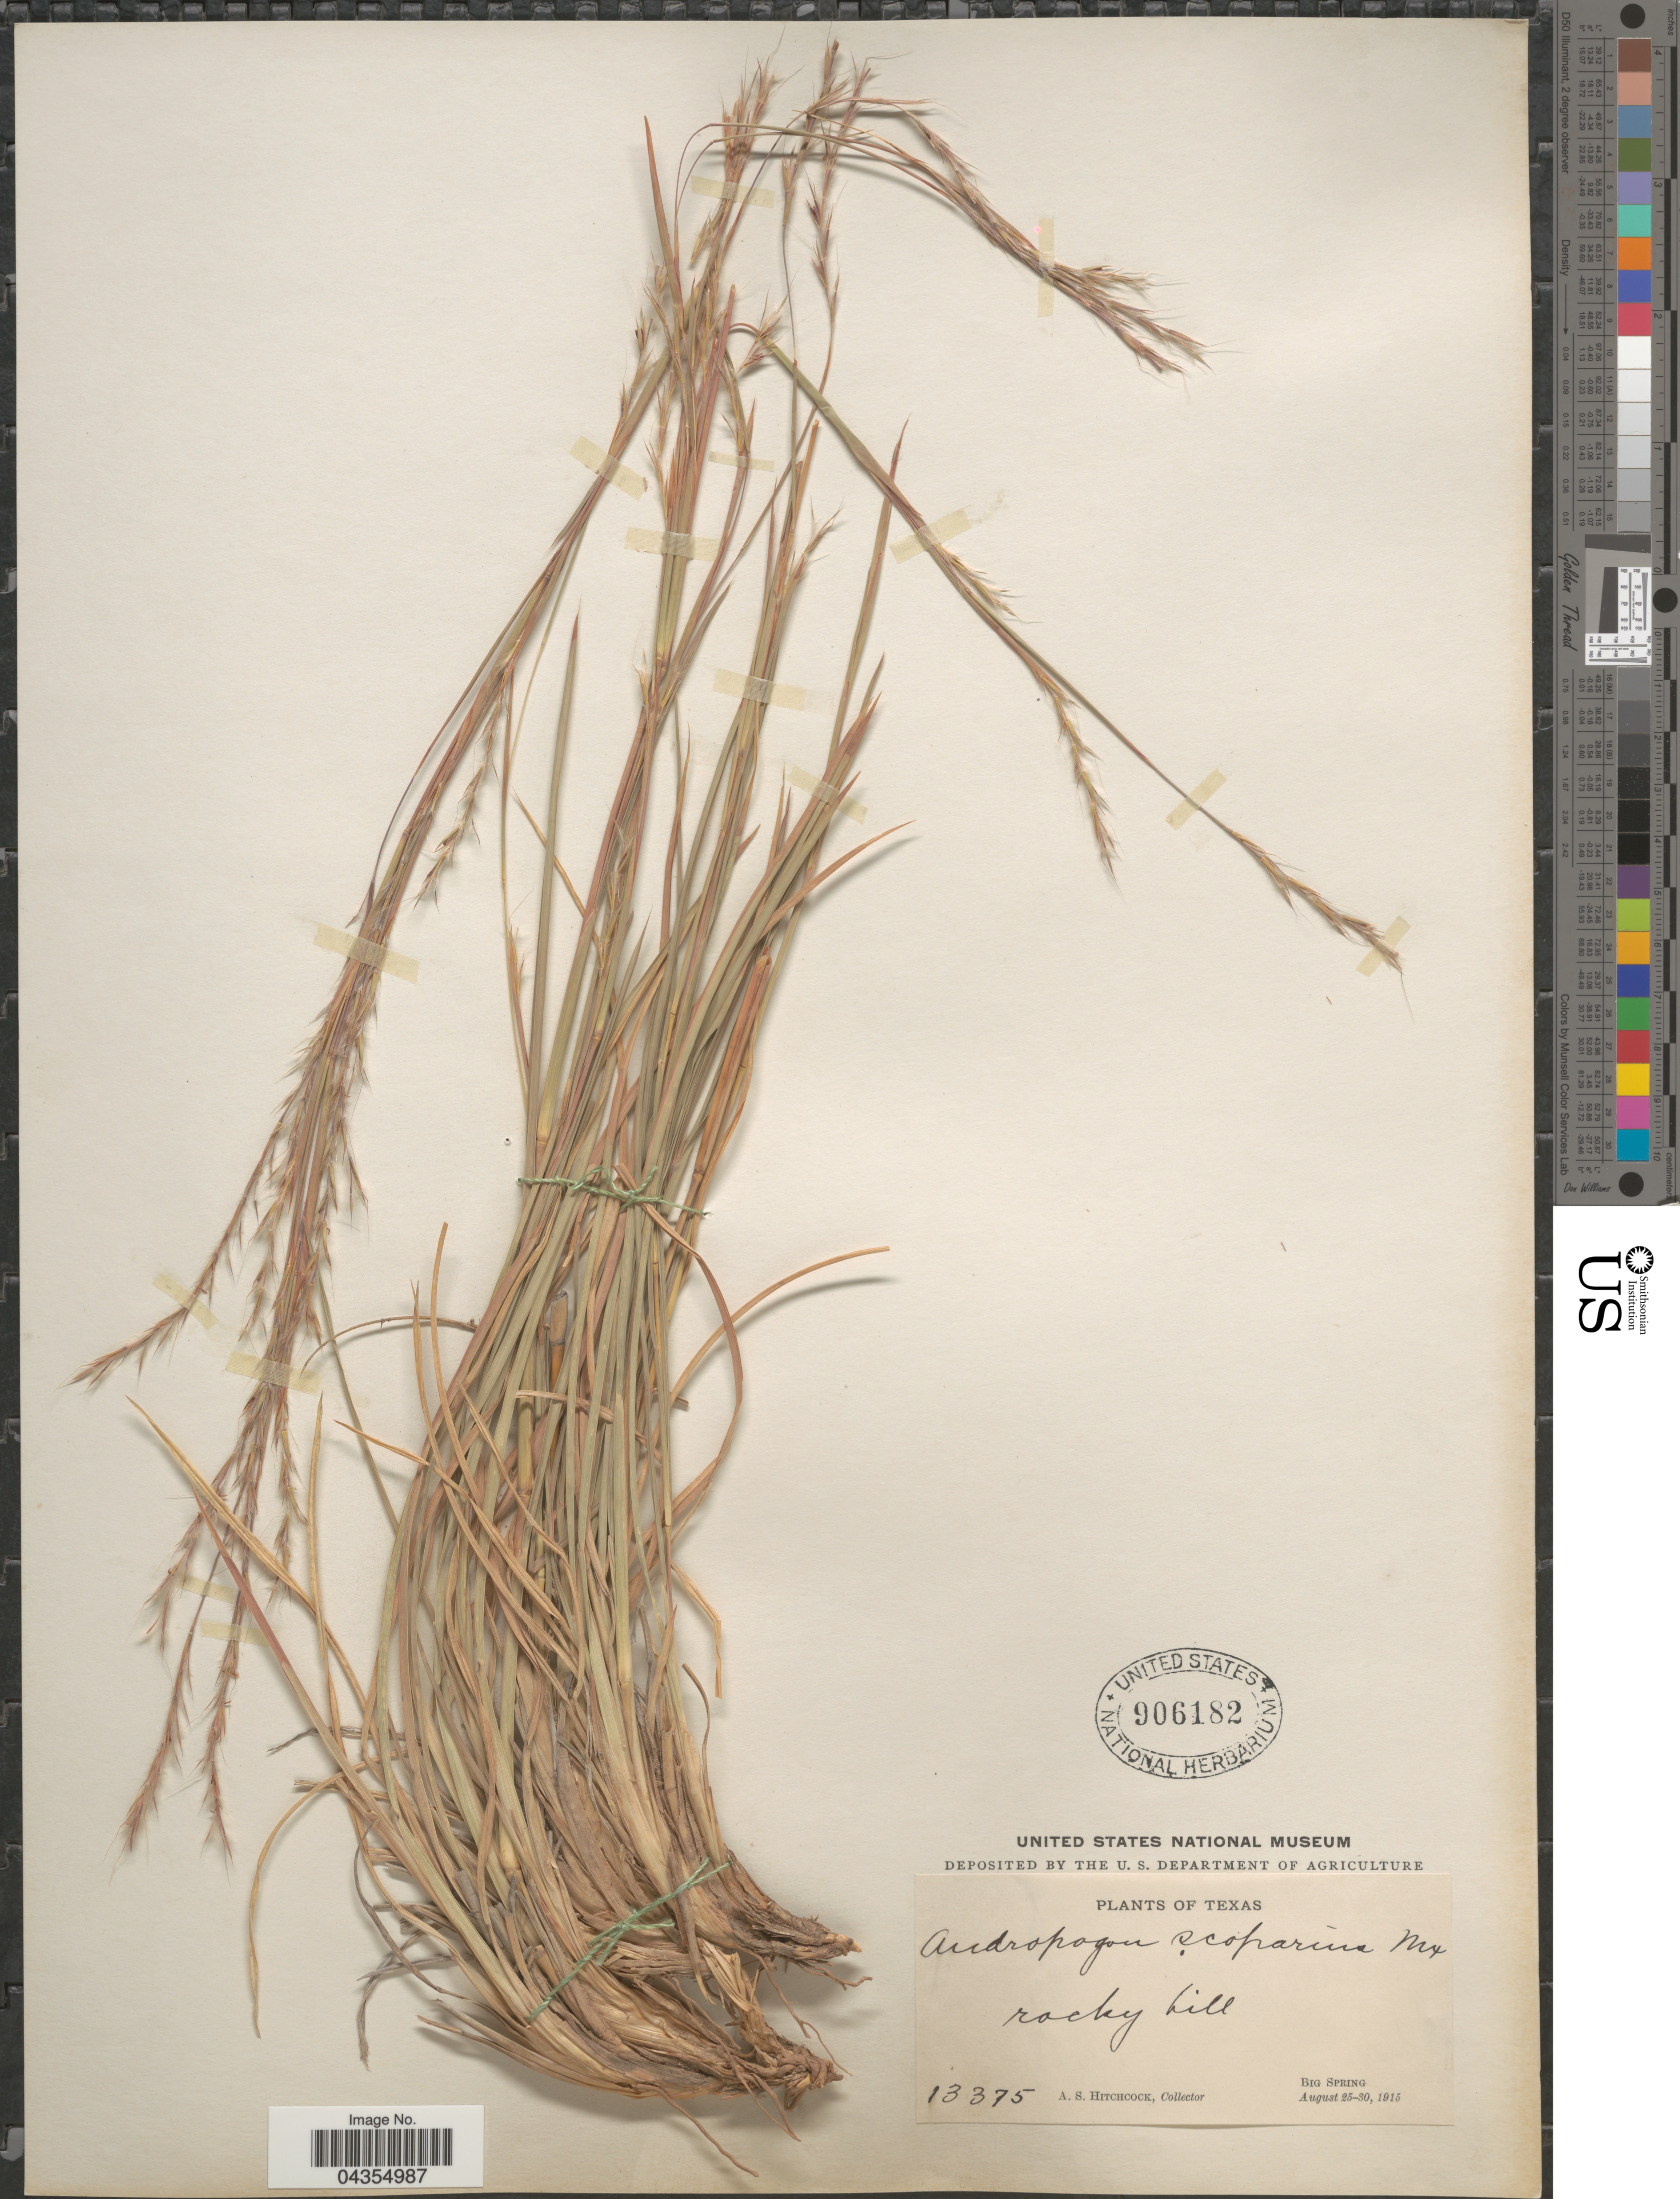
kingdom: Plantae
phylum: Tracheophyta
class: Liliopsida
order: Poales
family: Poaceae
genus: Schizachyrium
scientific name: Schizachyrium sanguineum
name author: (Retz.) Alston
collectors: A. S. Hitchcock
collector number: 13375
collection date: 1915-08-25/1915-08-30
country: United States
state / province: Texas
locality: Big Spring.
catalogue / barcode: US 906182